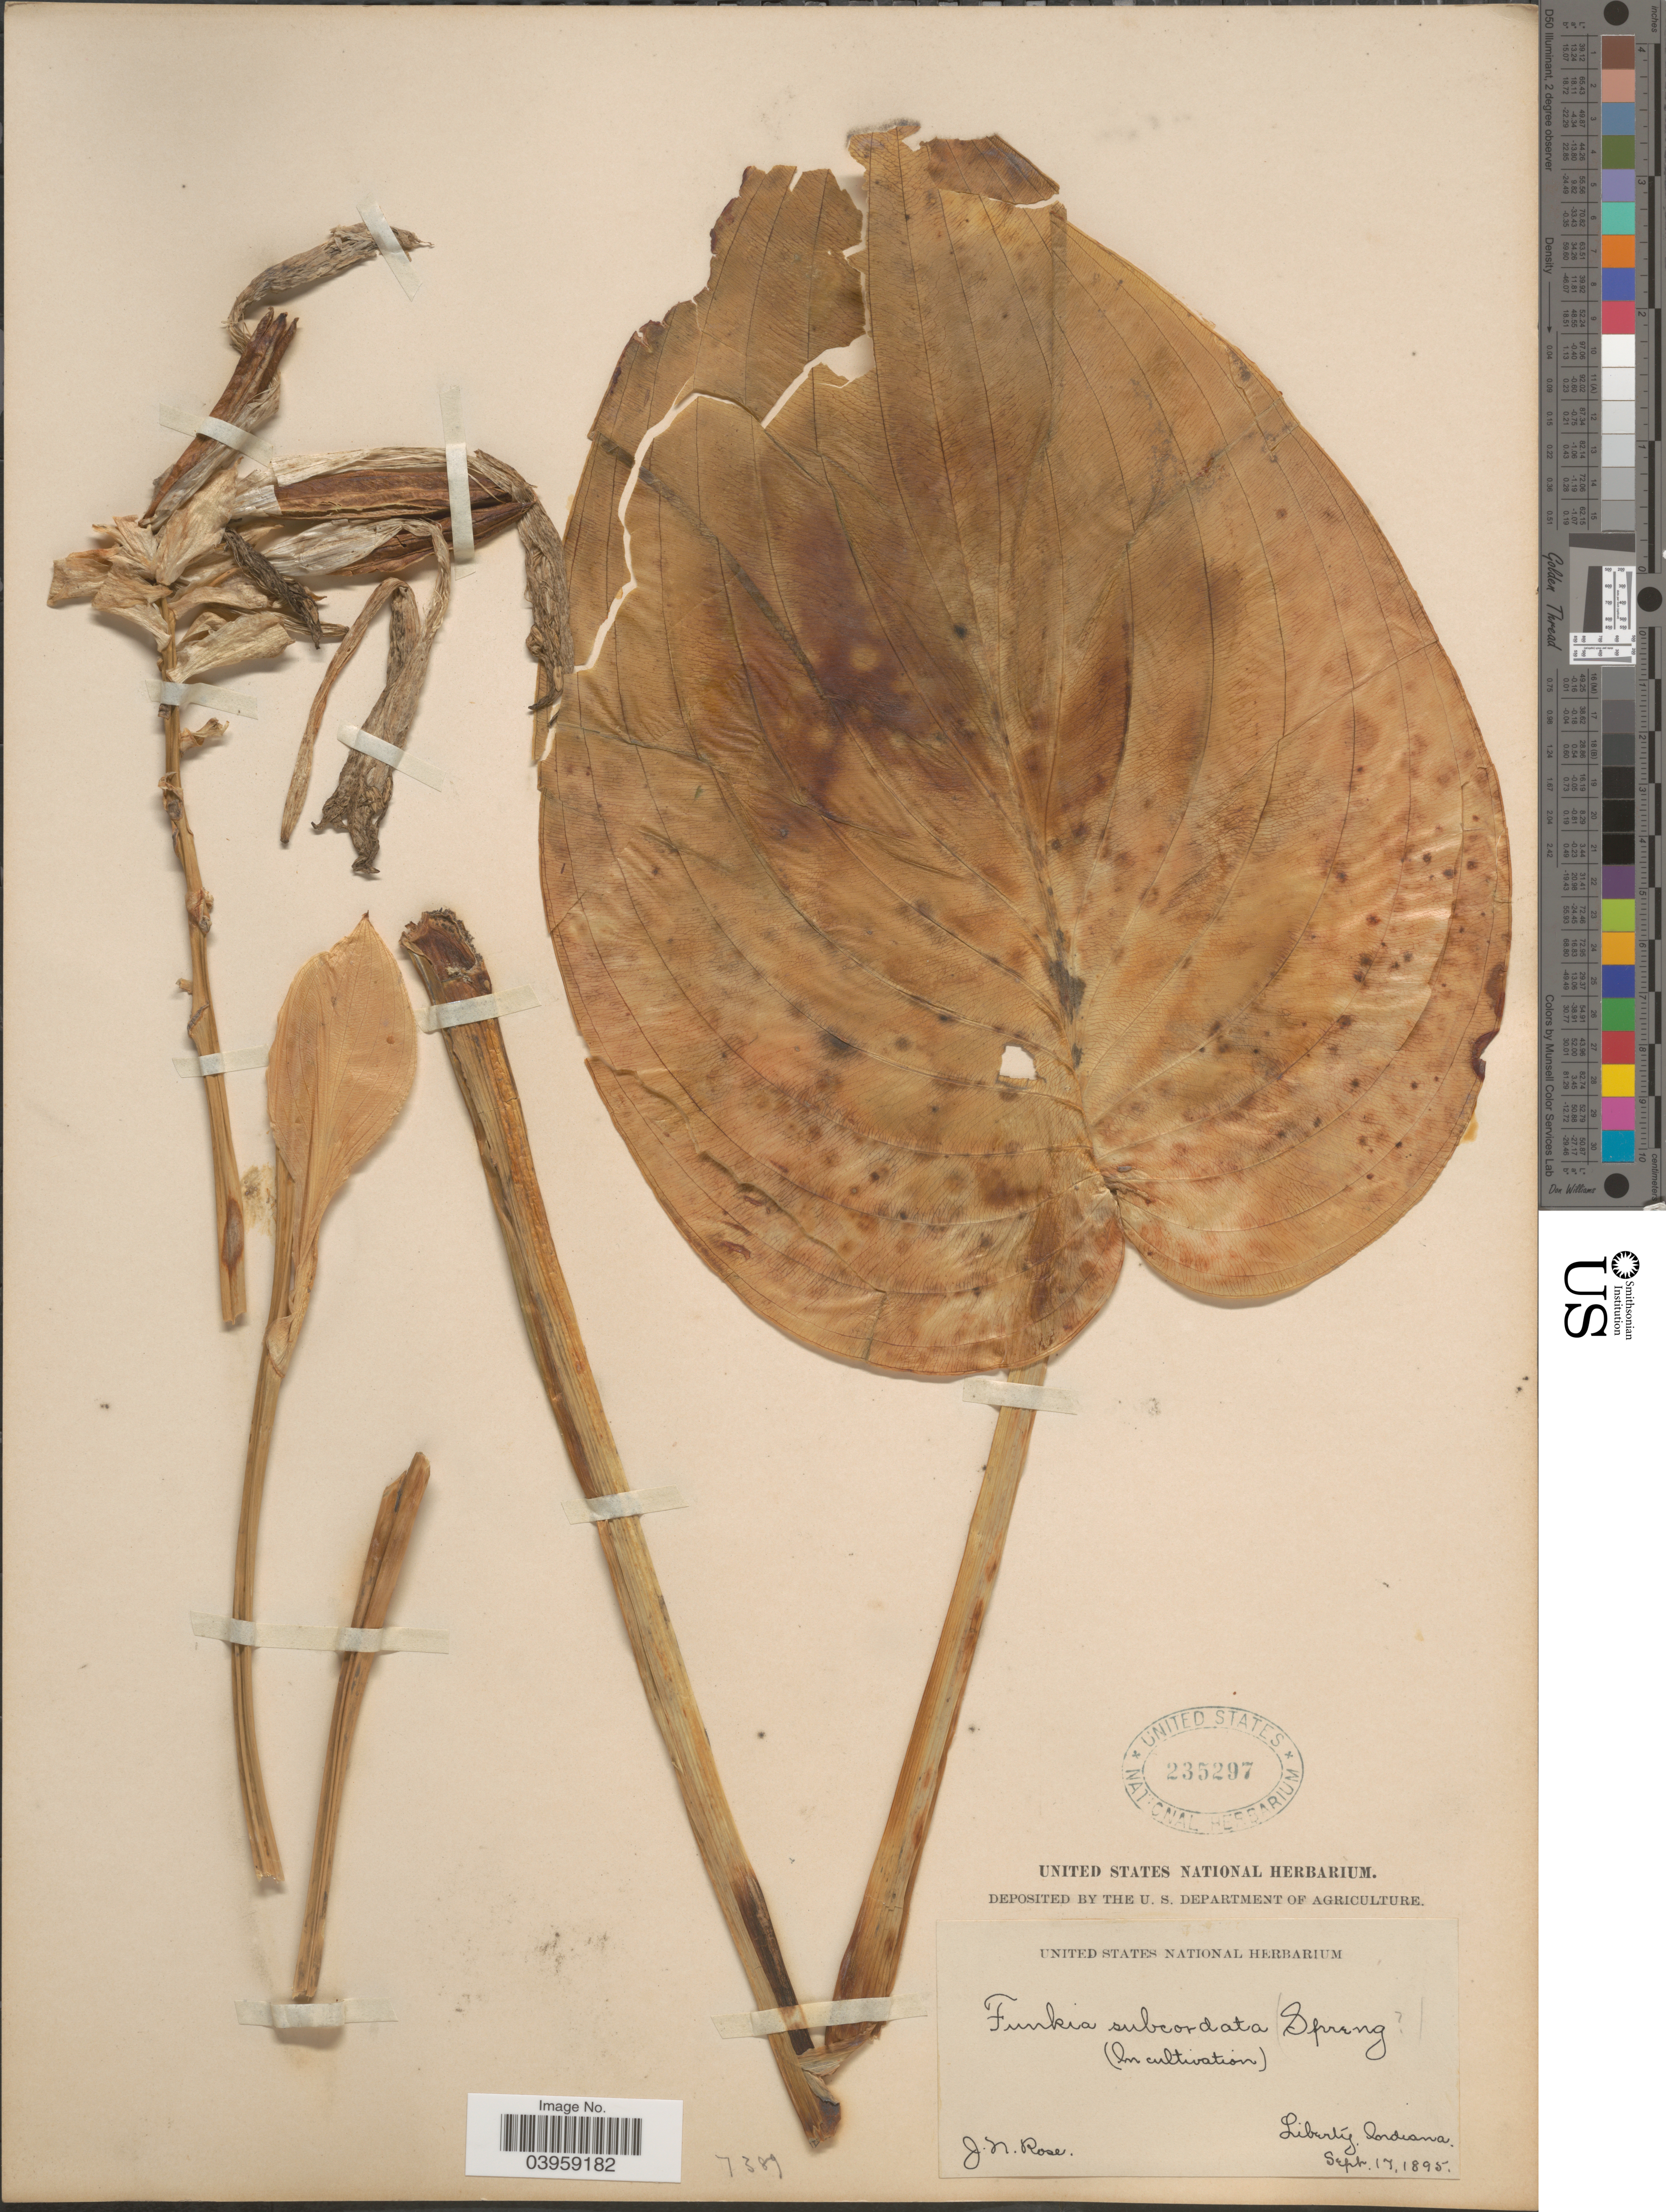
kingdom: Plantae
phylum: Tracheophyta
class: Liliopsida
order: Asparagales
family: Asparagaceae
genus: Hosta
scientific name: Hosta sp.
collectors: J. N. Rose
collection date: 1895-09-17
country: United States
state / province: Indiana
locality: Liberty.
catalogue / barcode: US 235297